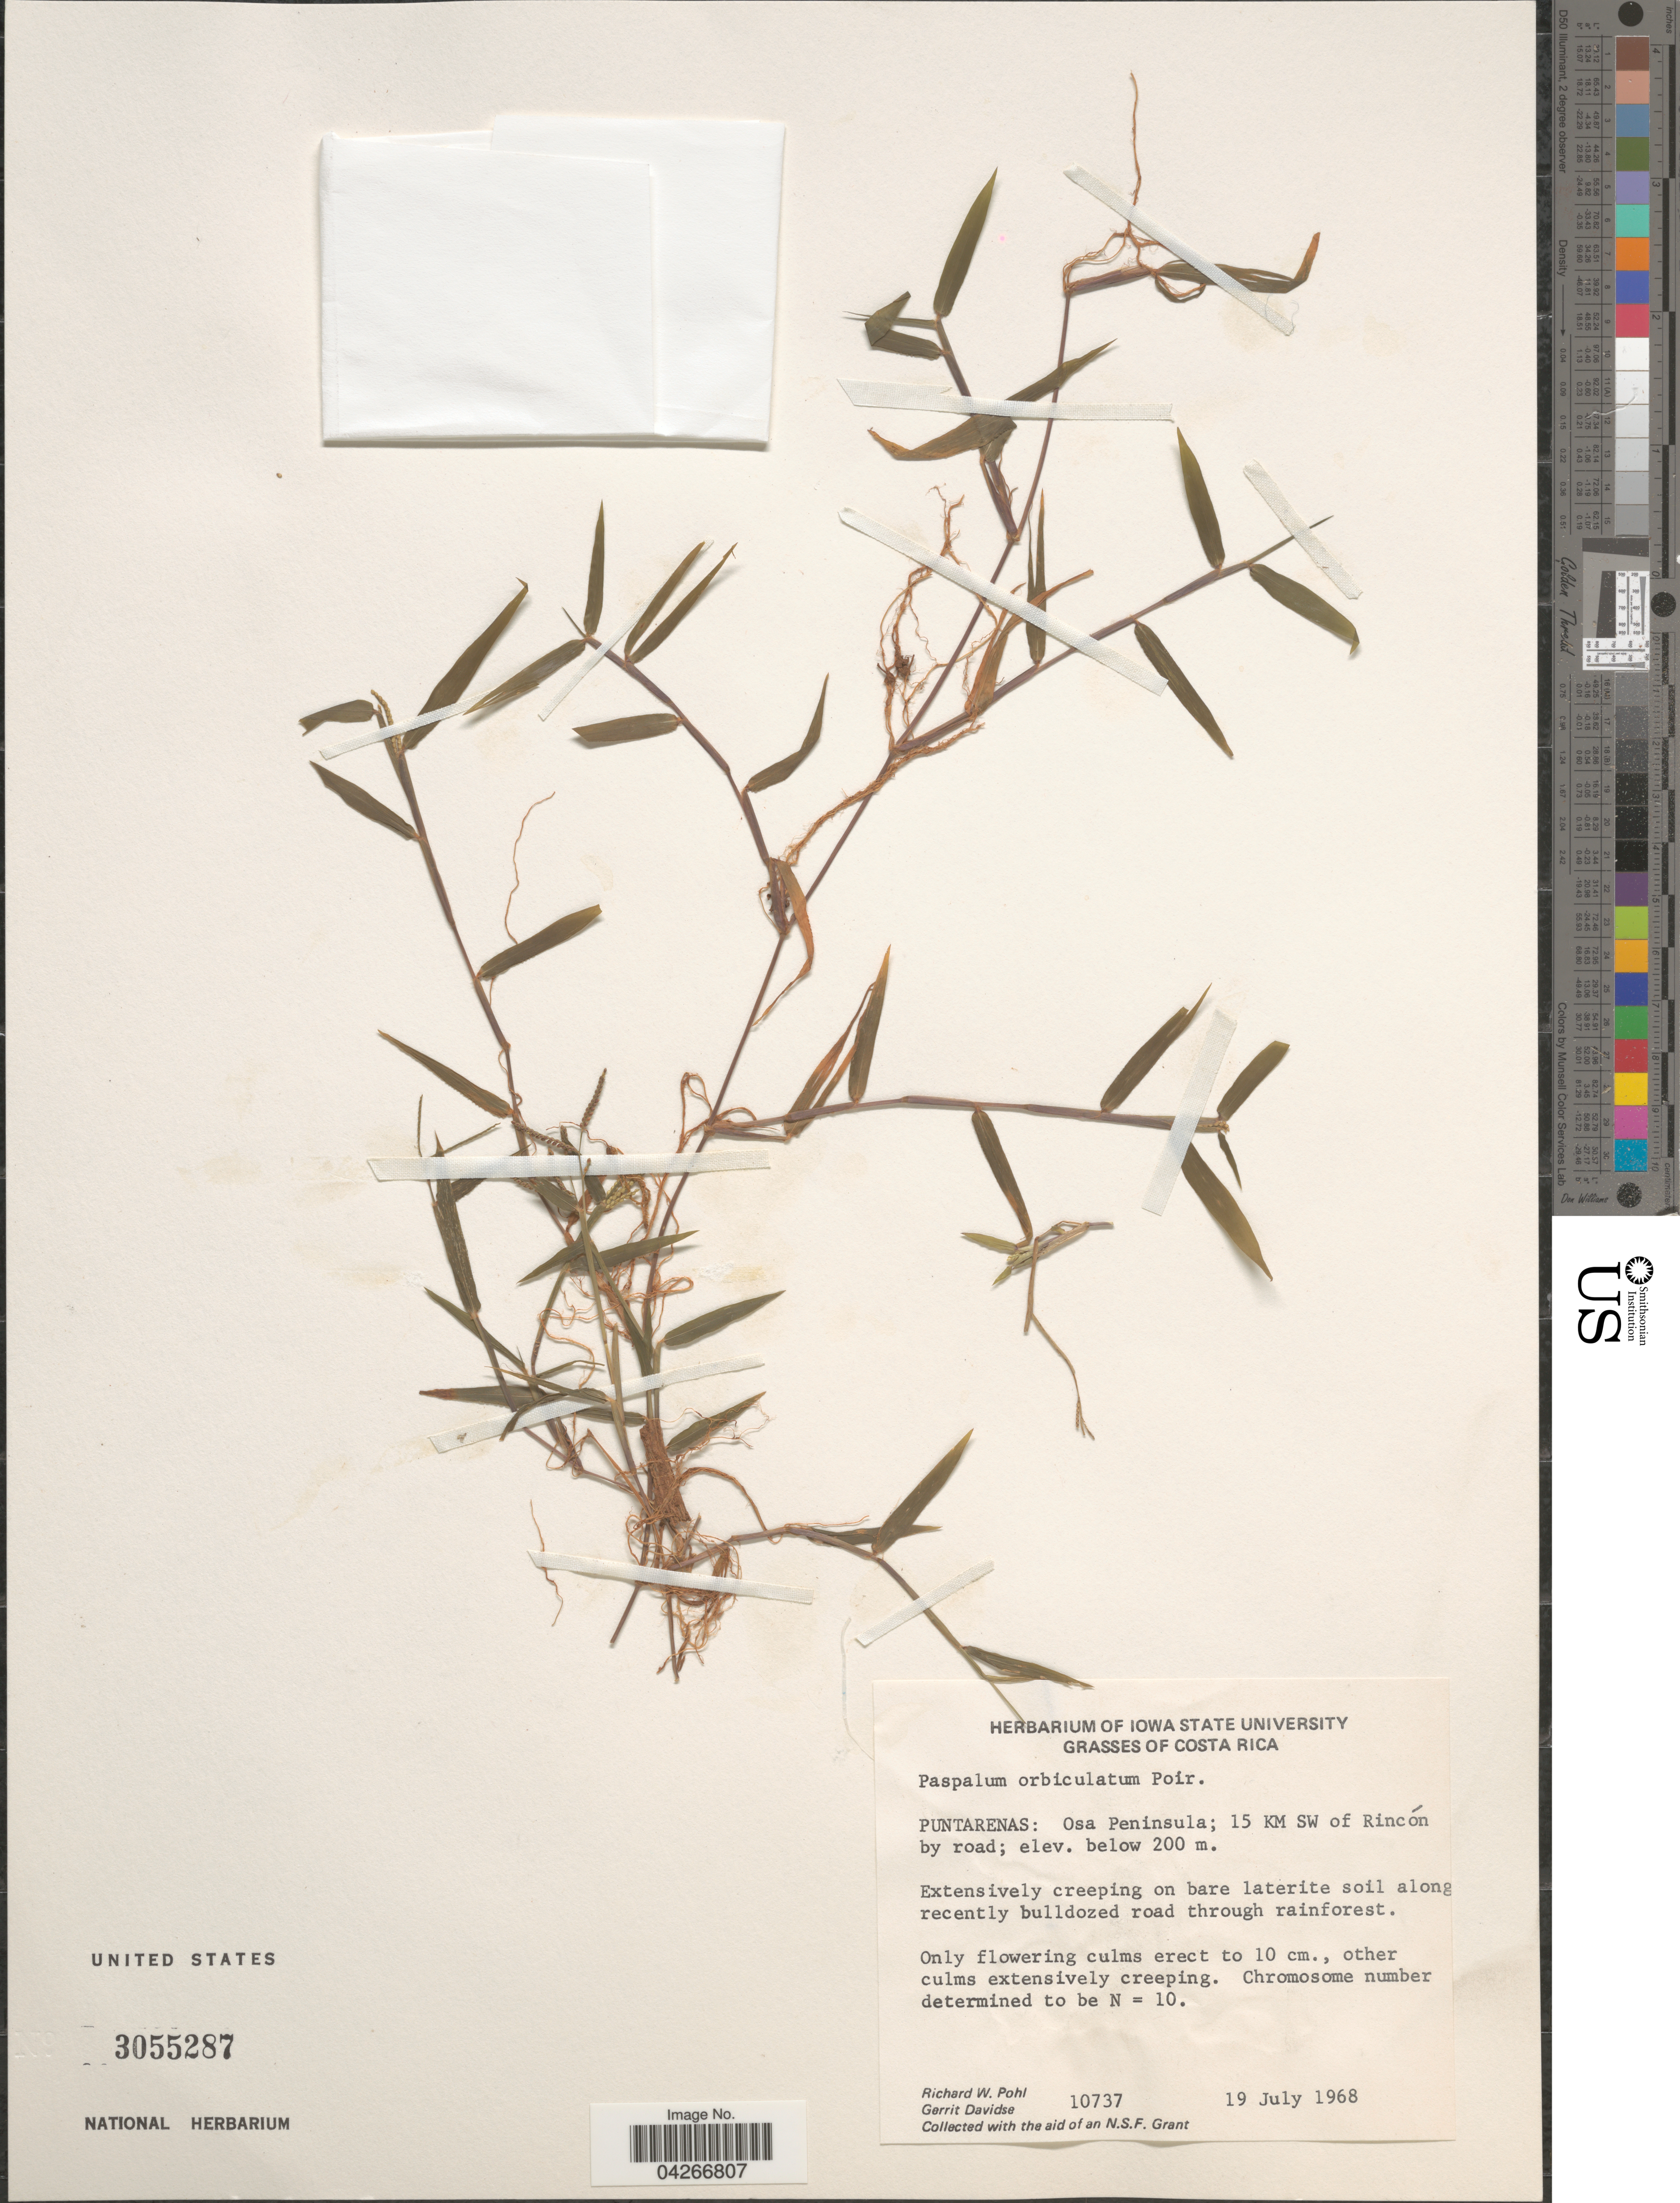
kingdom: Plantae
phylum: Tracheophyta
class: Liliopsida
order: Poales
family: Poaceae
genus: Paspalum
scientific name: Paspalum orbiculatum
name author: Poir. in Lam.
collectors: R. W. Pohl & G. Davidse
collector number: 10737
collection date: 1968-07-19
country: Costa Rica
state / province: Puntarenas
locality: Osa Peninsula: 15 KM SW of Rincón by road.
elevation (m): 200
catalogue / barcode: US 3055287